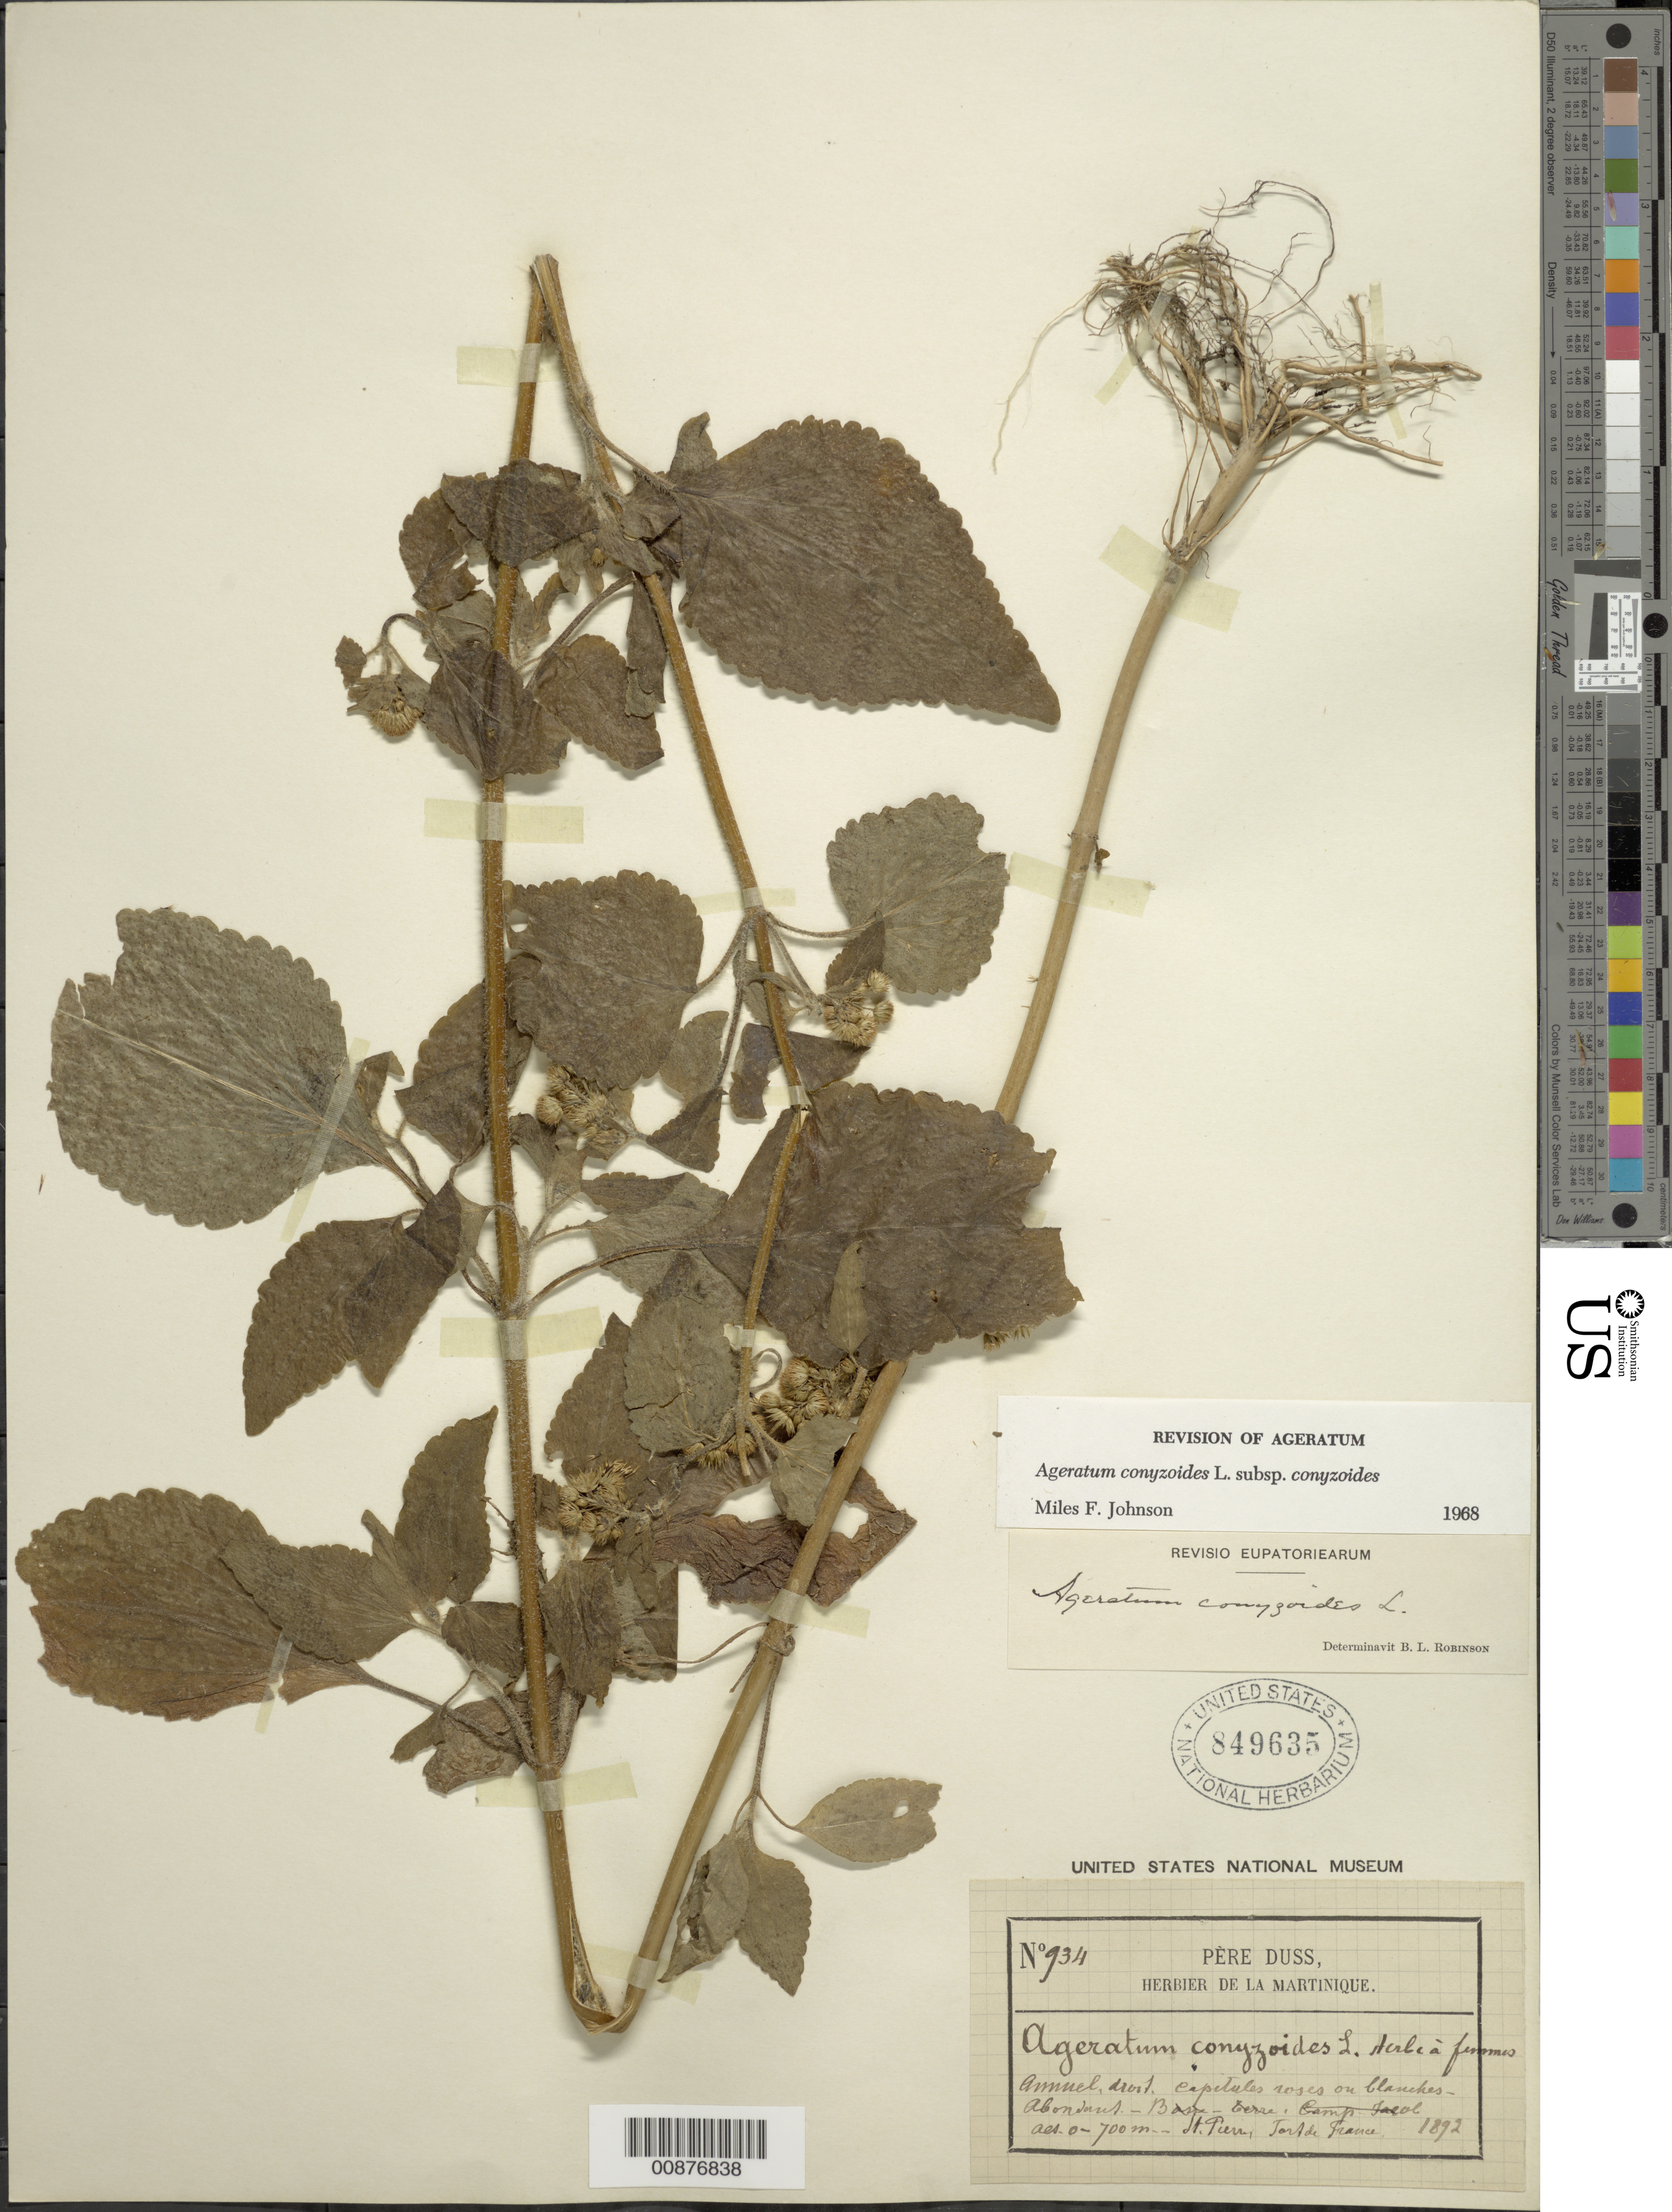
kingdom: Plantae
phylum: Tracheophyta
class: Magnoliopsida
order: Asterales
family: Asteraceae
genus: Ageratum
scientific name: Ageratum conyzoides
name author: L.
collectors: Père Duss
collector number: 934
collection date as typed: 1892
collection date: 1892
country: Martinique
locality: Basse-Terre, Camp Jacob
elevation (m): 0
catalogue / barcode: US 849635